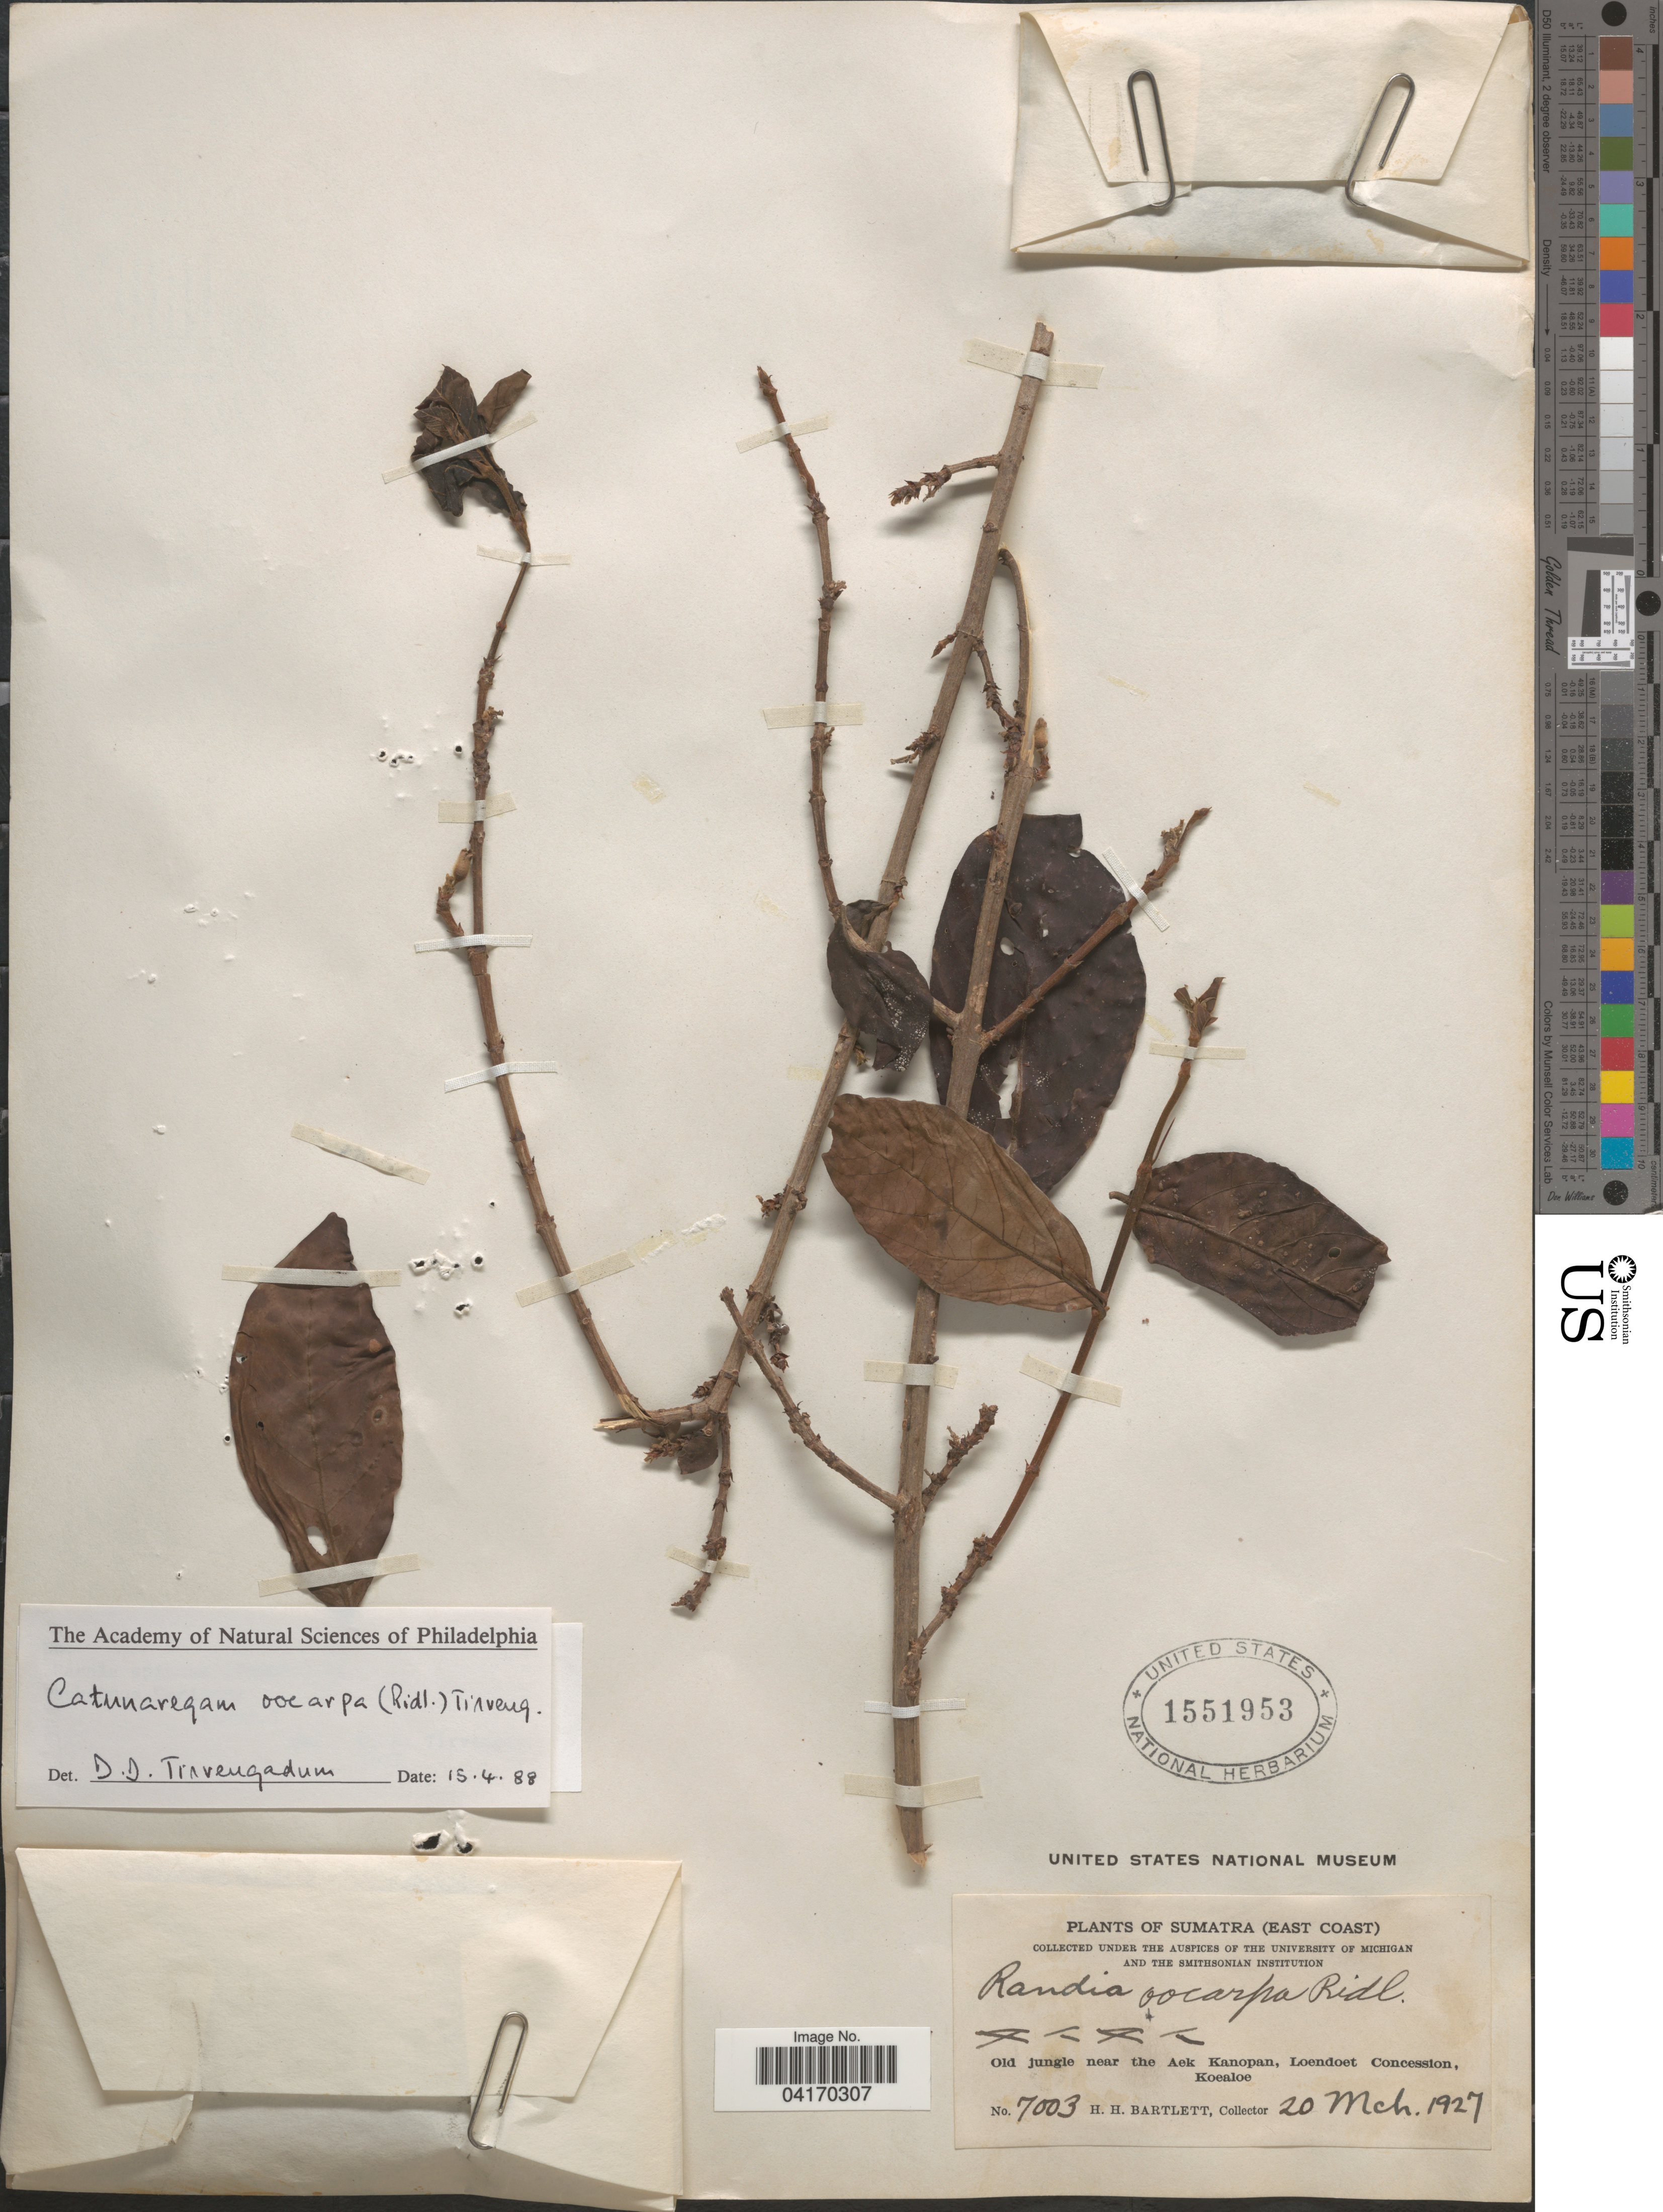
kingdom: Plantae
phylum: Tracheophyta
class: Magnoliopsida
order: Gentianales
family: Rubiaceae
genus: Catunaregam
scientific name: Catunaregam oocarpa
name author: (Ridl.) Tirveng.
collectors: H. H. Bartlett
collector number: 7003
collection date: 1927-03-20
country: Indonesia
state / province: Sumatra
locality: East Coast. Old jungle near the Aek Kanopan, Loendoet Concession, Koealoe.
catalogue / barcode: US 1551953